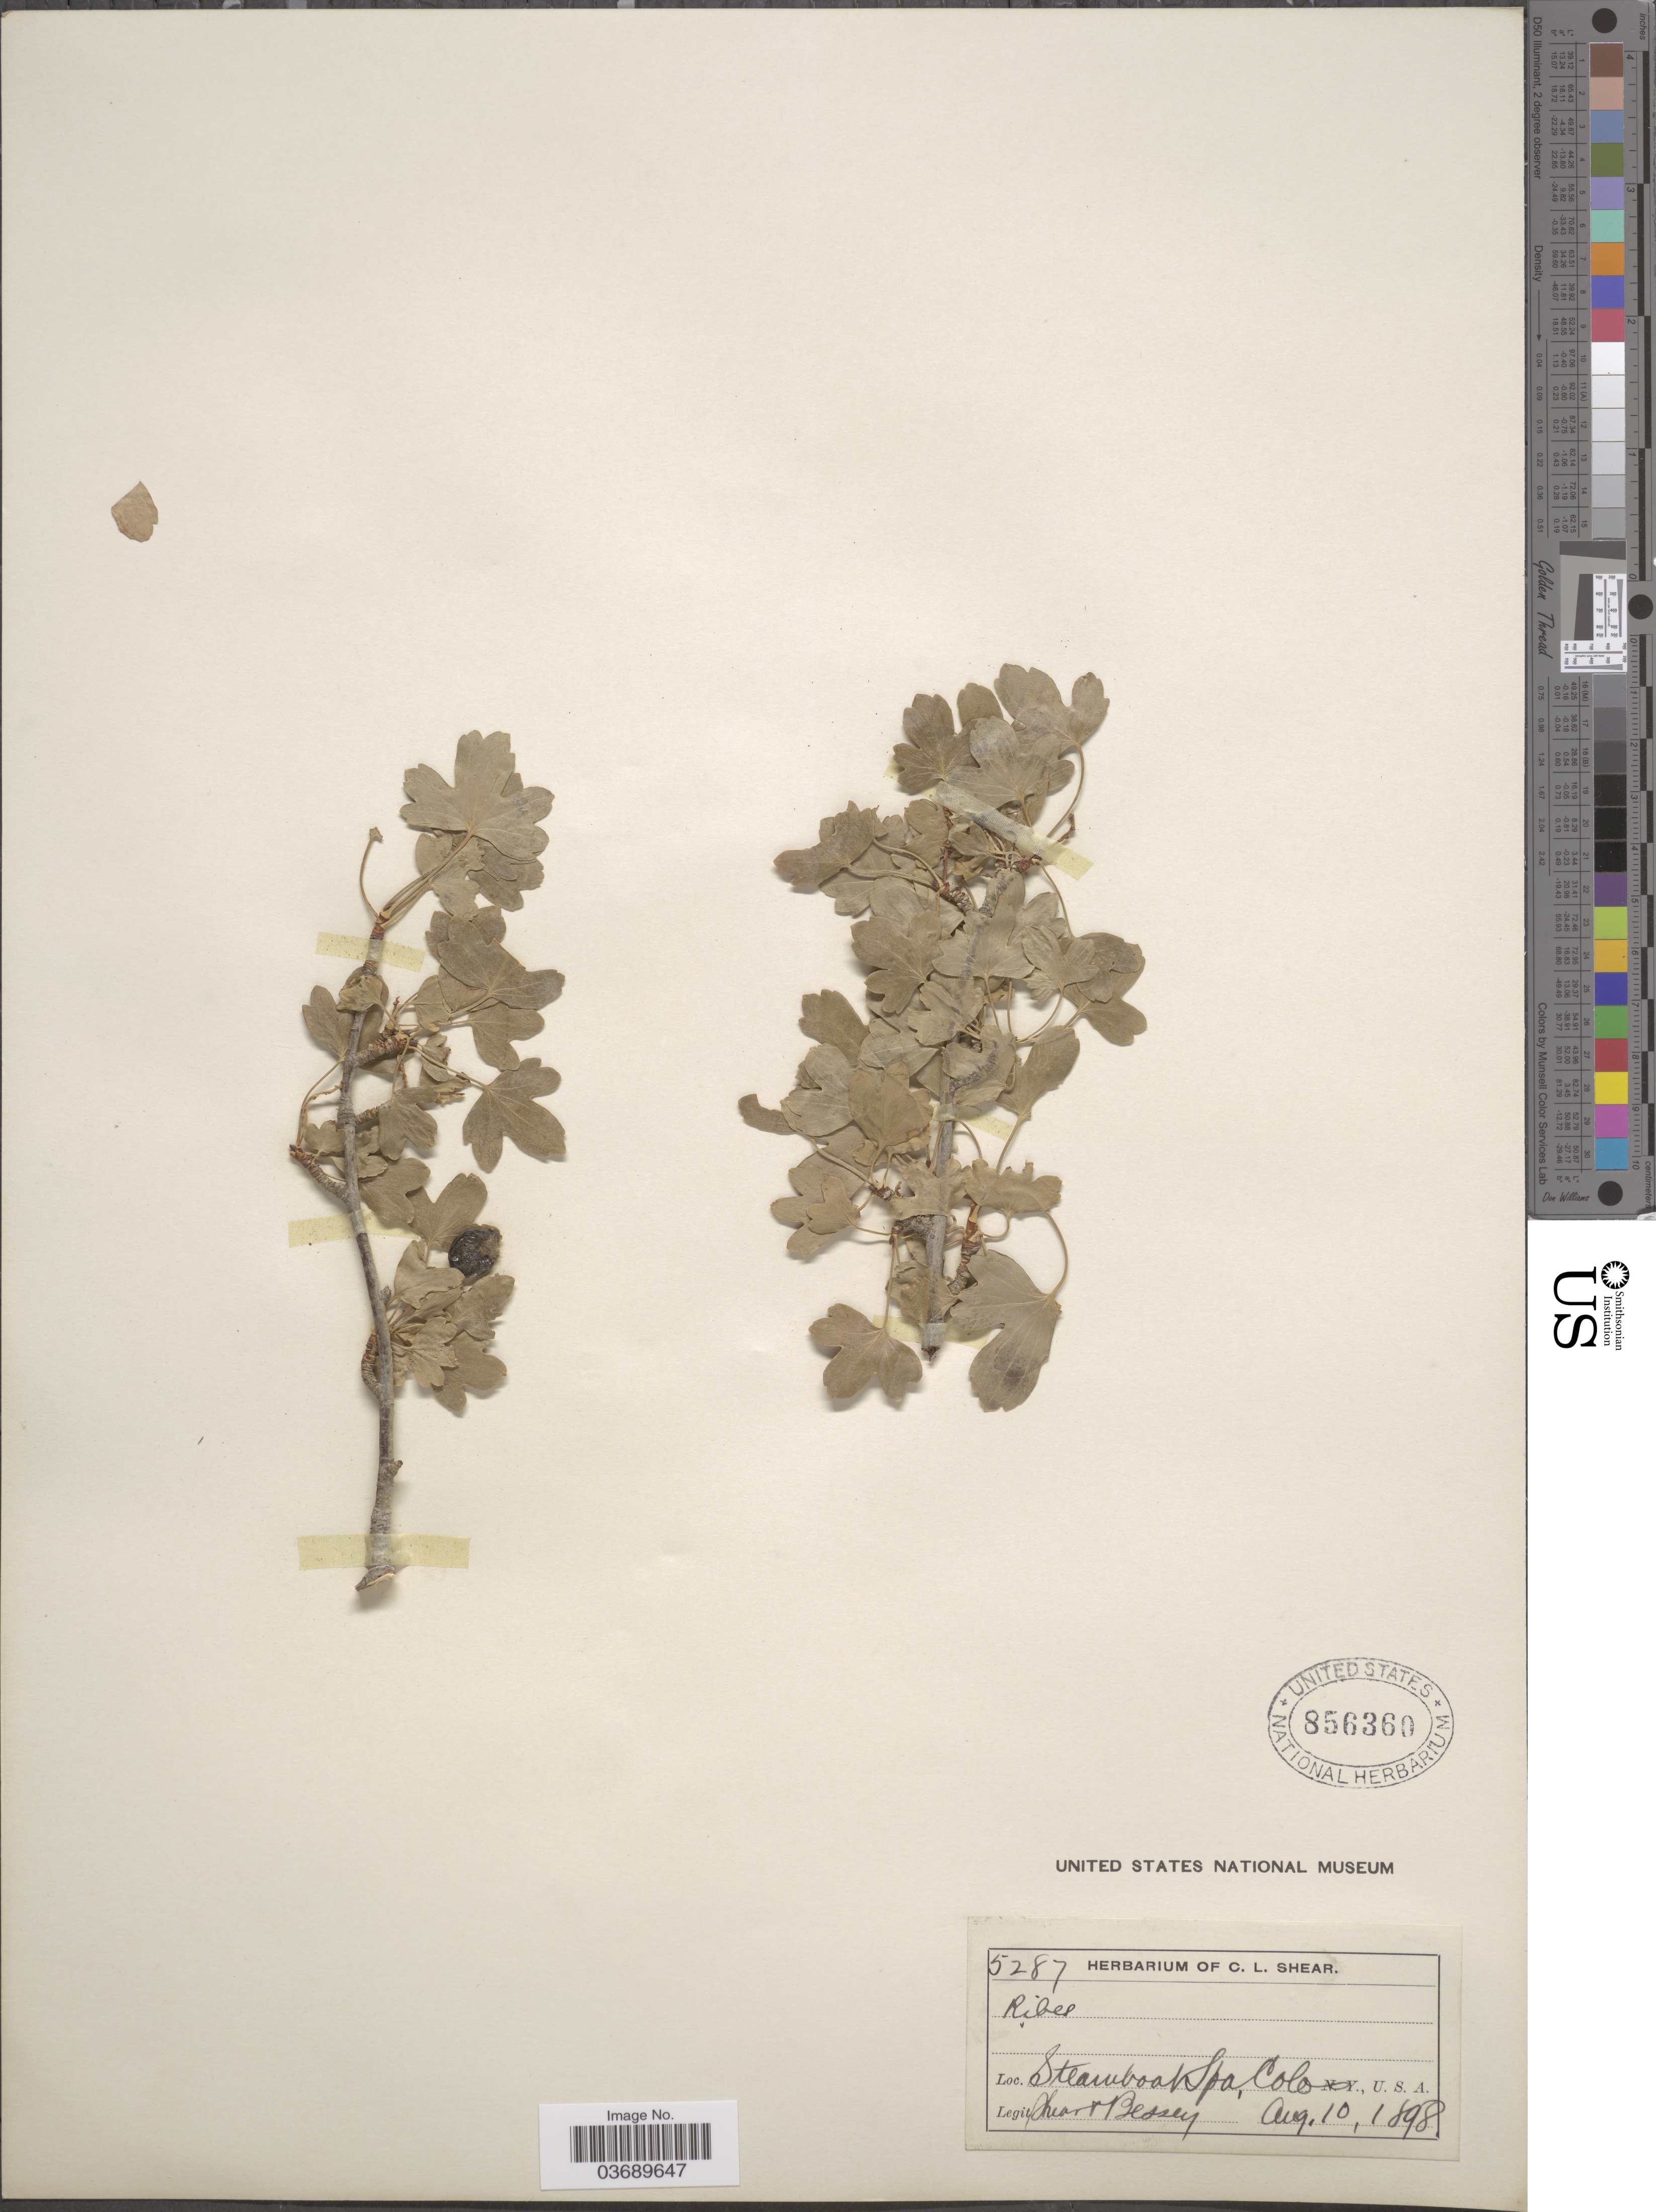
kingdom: Plantae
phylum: Tracheophyta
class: Magnoliopsida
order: Saxifragales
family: Grossulariaceae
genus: Ribes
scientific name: Ribes sp.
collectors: C. L. Shear & -. Bessey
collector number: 5287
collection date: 1898-08-10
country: United States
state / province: Colorado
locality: Steamboat Spa.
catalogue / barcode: US 856360